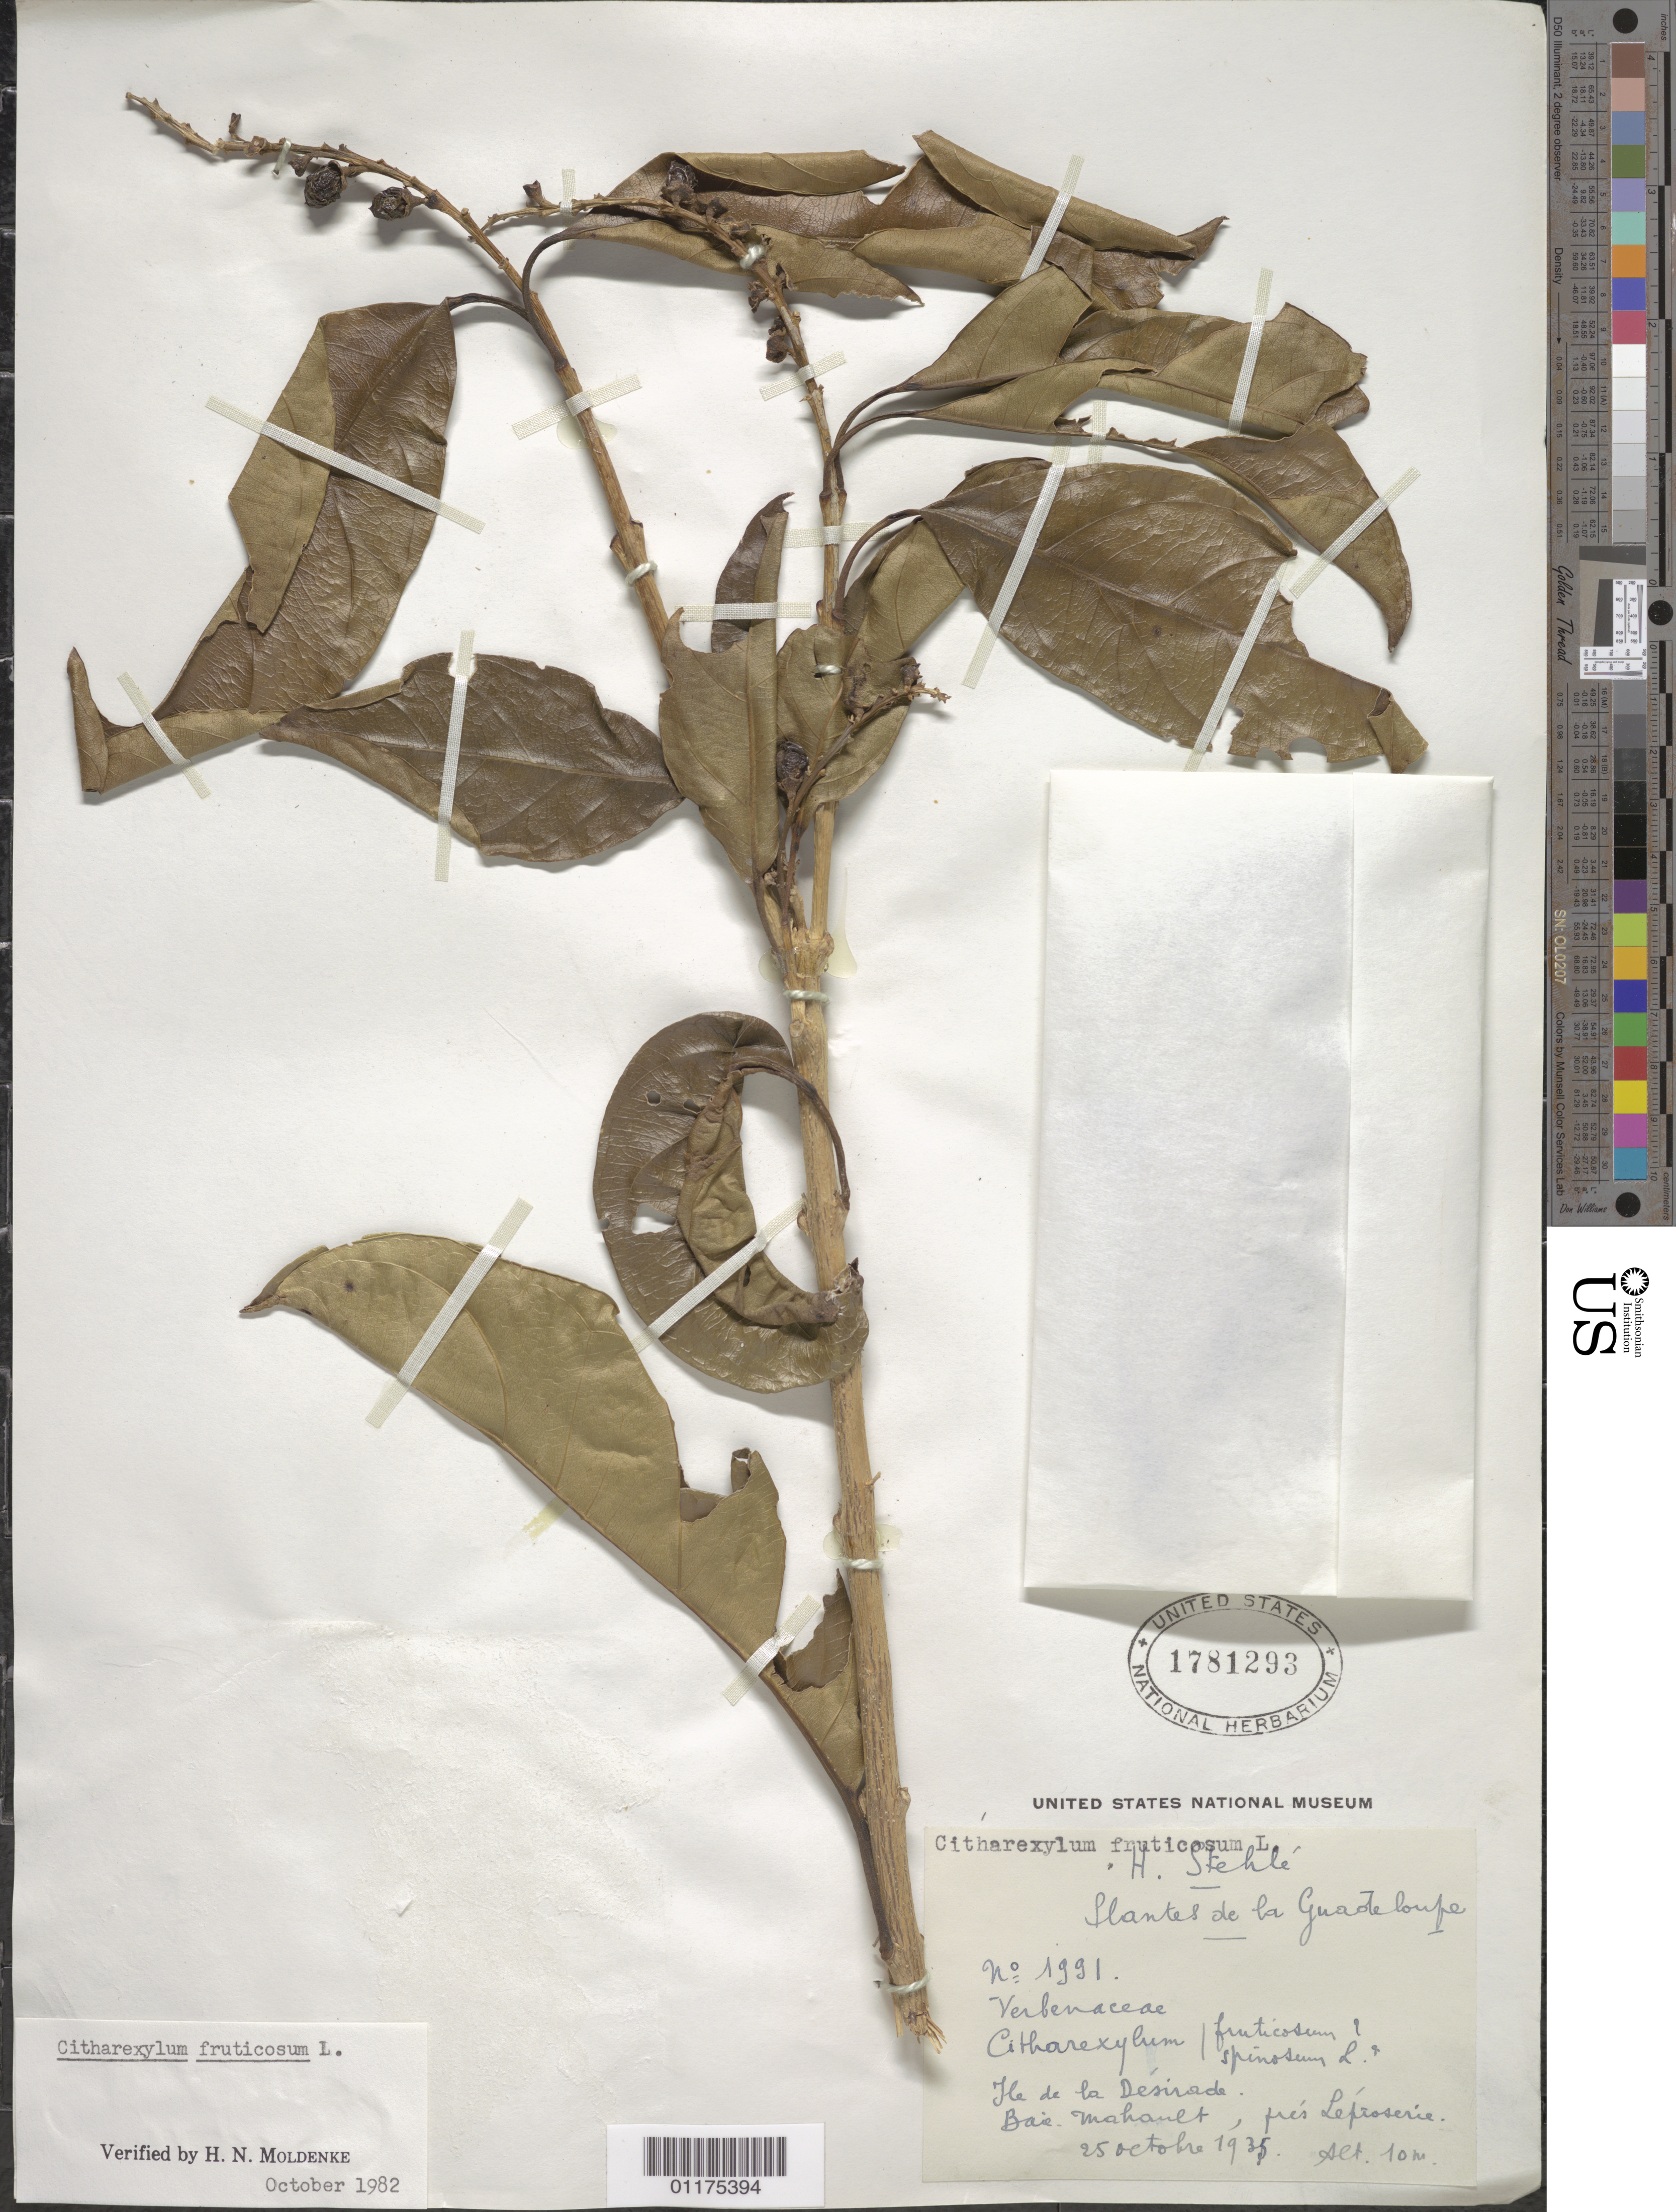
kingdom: Plantae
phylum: Tracheophyta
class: Magnoliopsida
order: Lamiales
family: Verbenaceae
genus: Citharexylum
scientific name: Citharexylum fruticosum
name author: L.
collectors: H. Stehlé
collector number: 1991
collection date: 1935-10-25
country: Guadeloupe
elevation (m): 10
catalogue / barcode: US 1781293